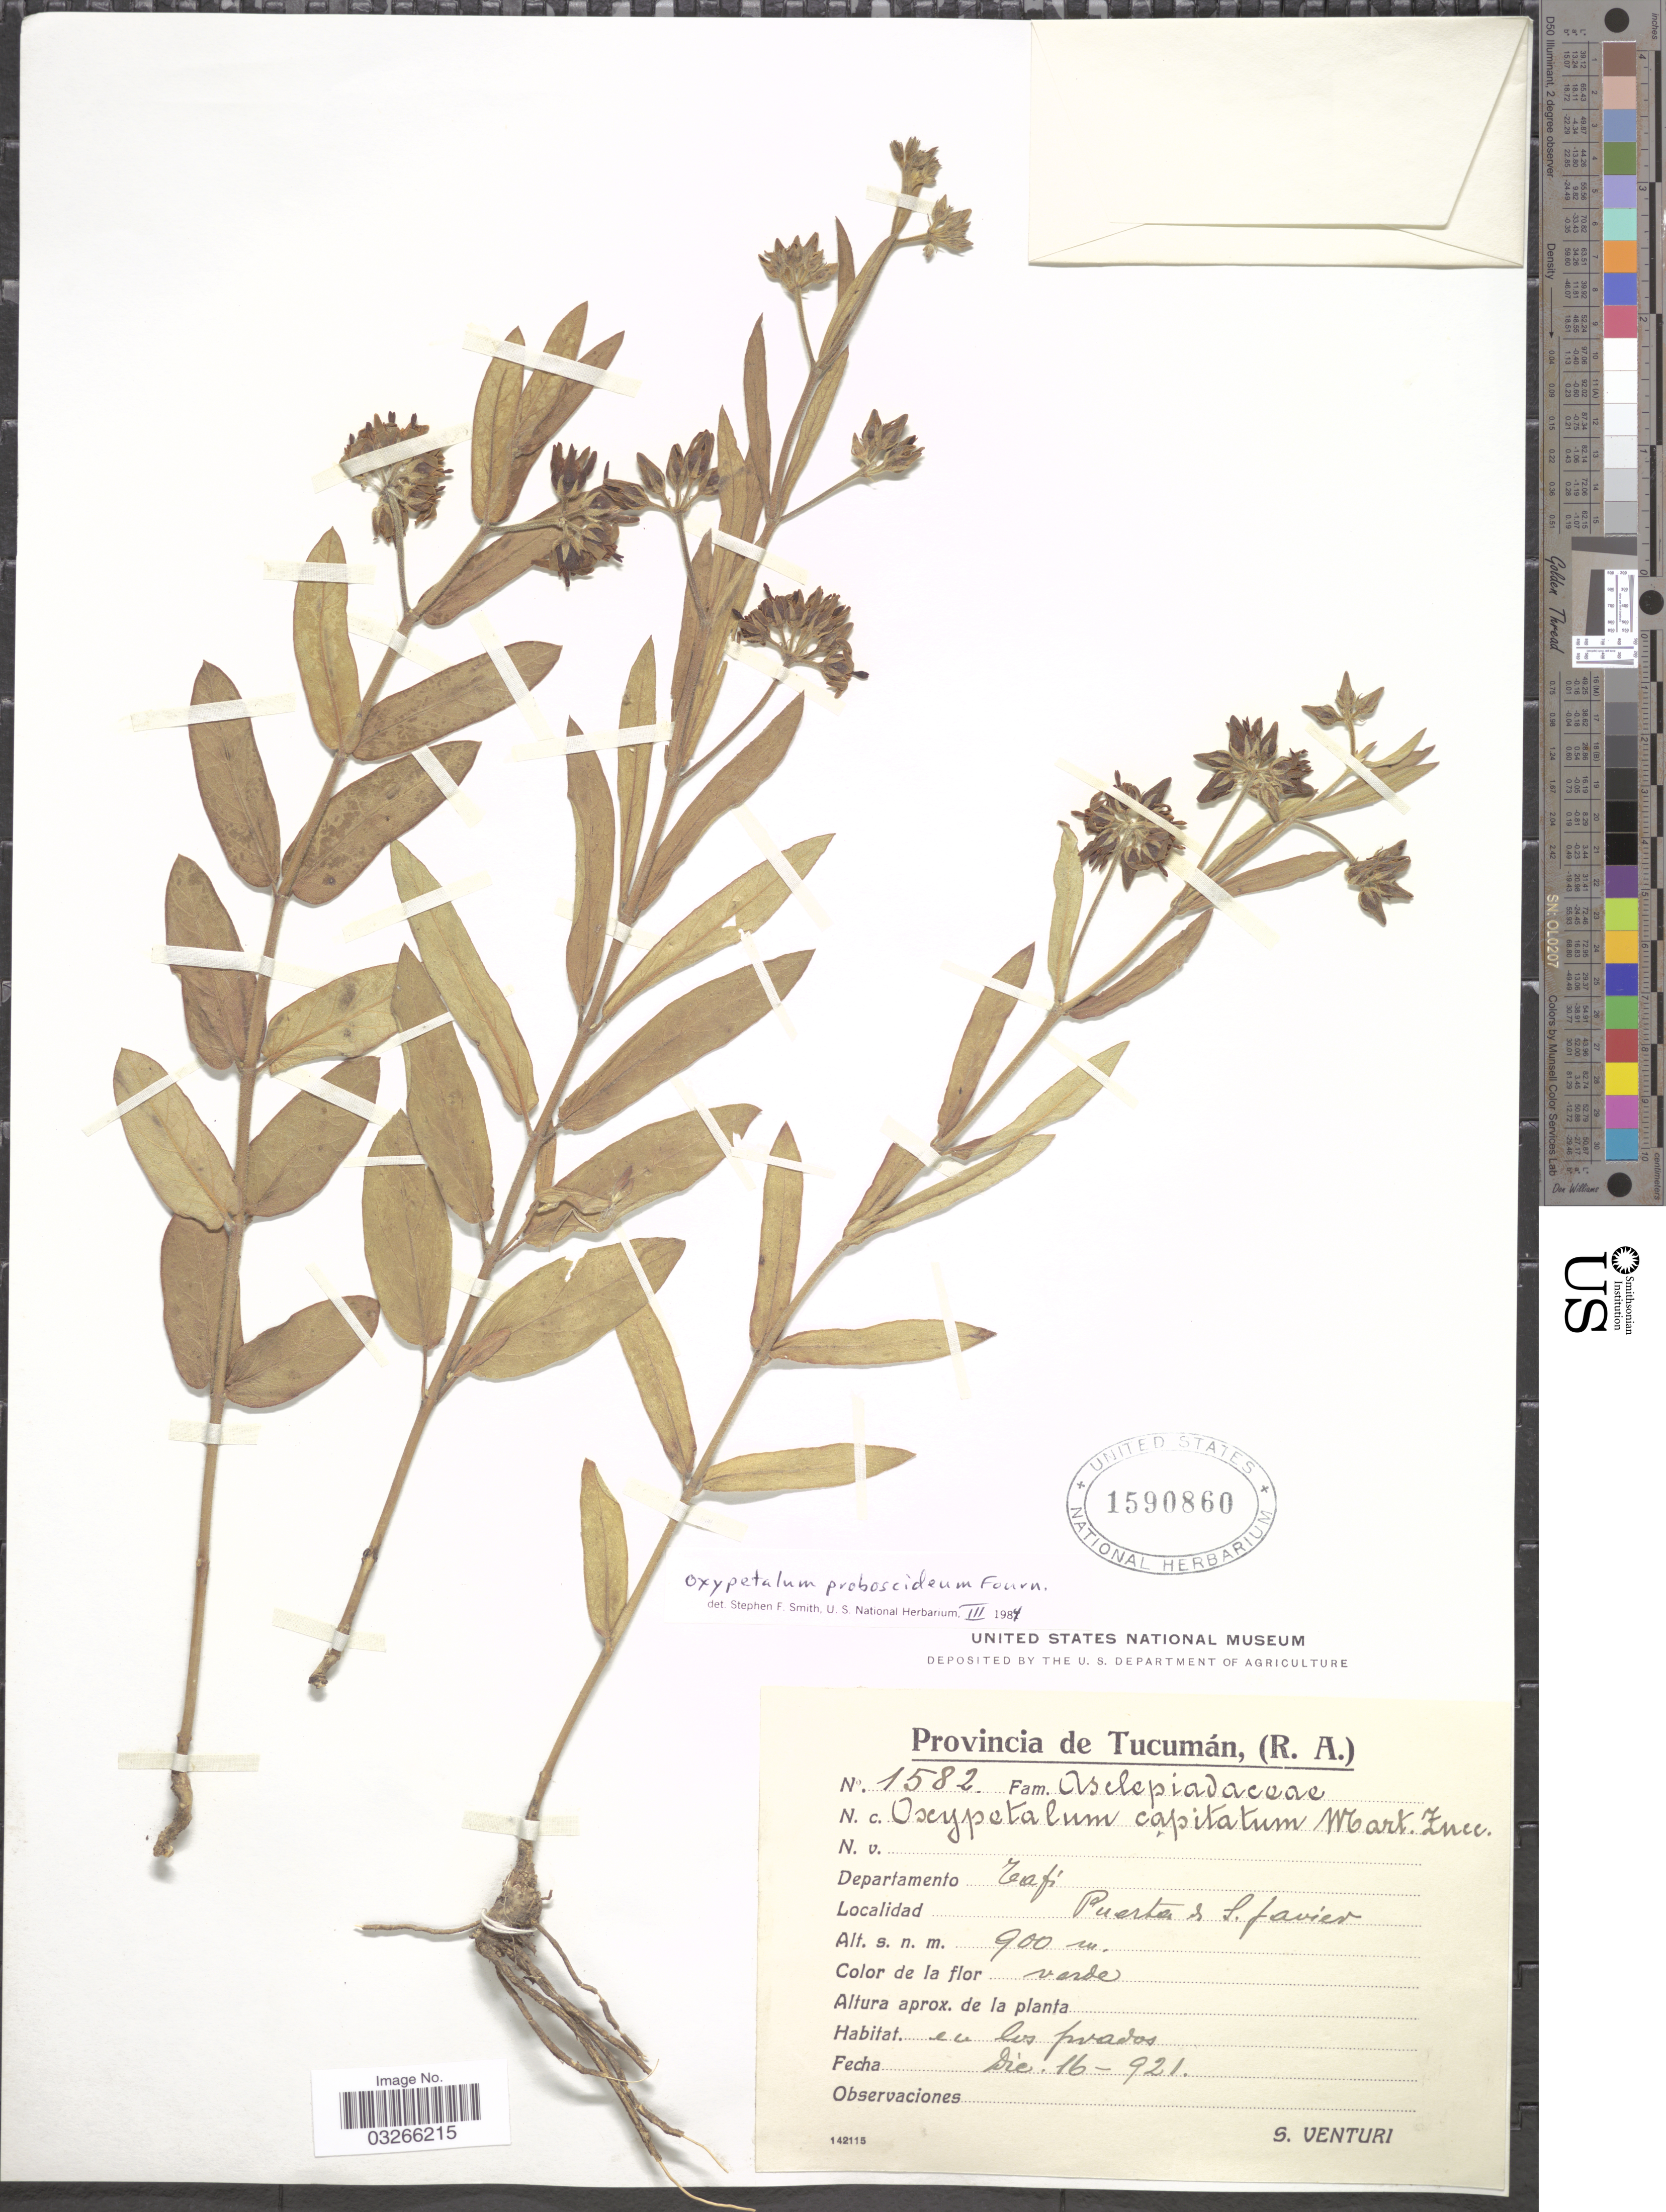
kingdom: Plantae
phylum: Tracheophyta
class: Magnoliopsida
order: Gentianales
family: Apocynaceae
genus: Oxypetalum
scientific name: Oxypetalum capitatum Mart. subsp. capitatum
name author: Mart.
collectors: S. Venturi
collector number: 1582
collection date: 1921-12-16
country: Argentina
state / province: Tucuman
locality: Departamento Tafi, Puerta de S. Javier.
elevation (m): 900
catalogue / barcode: US 1590860